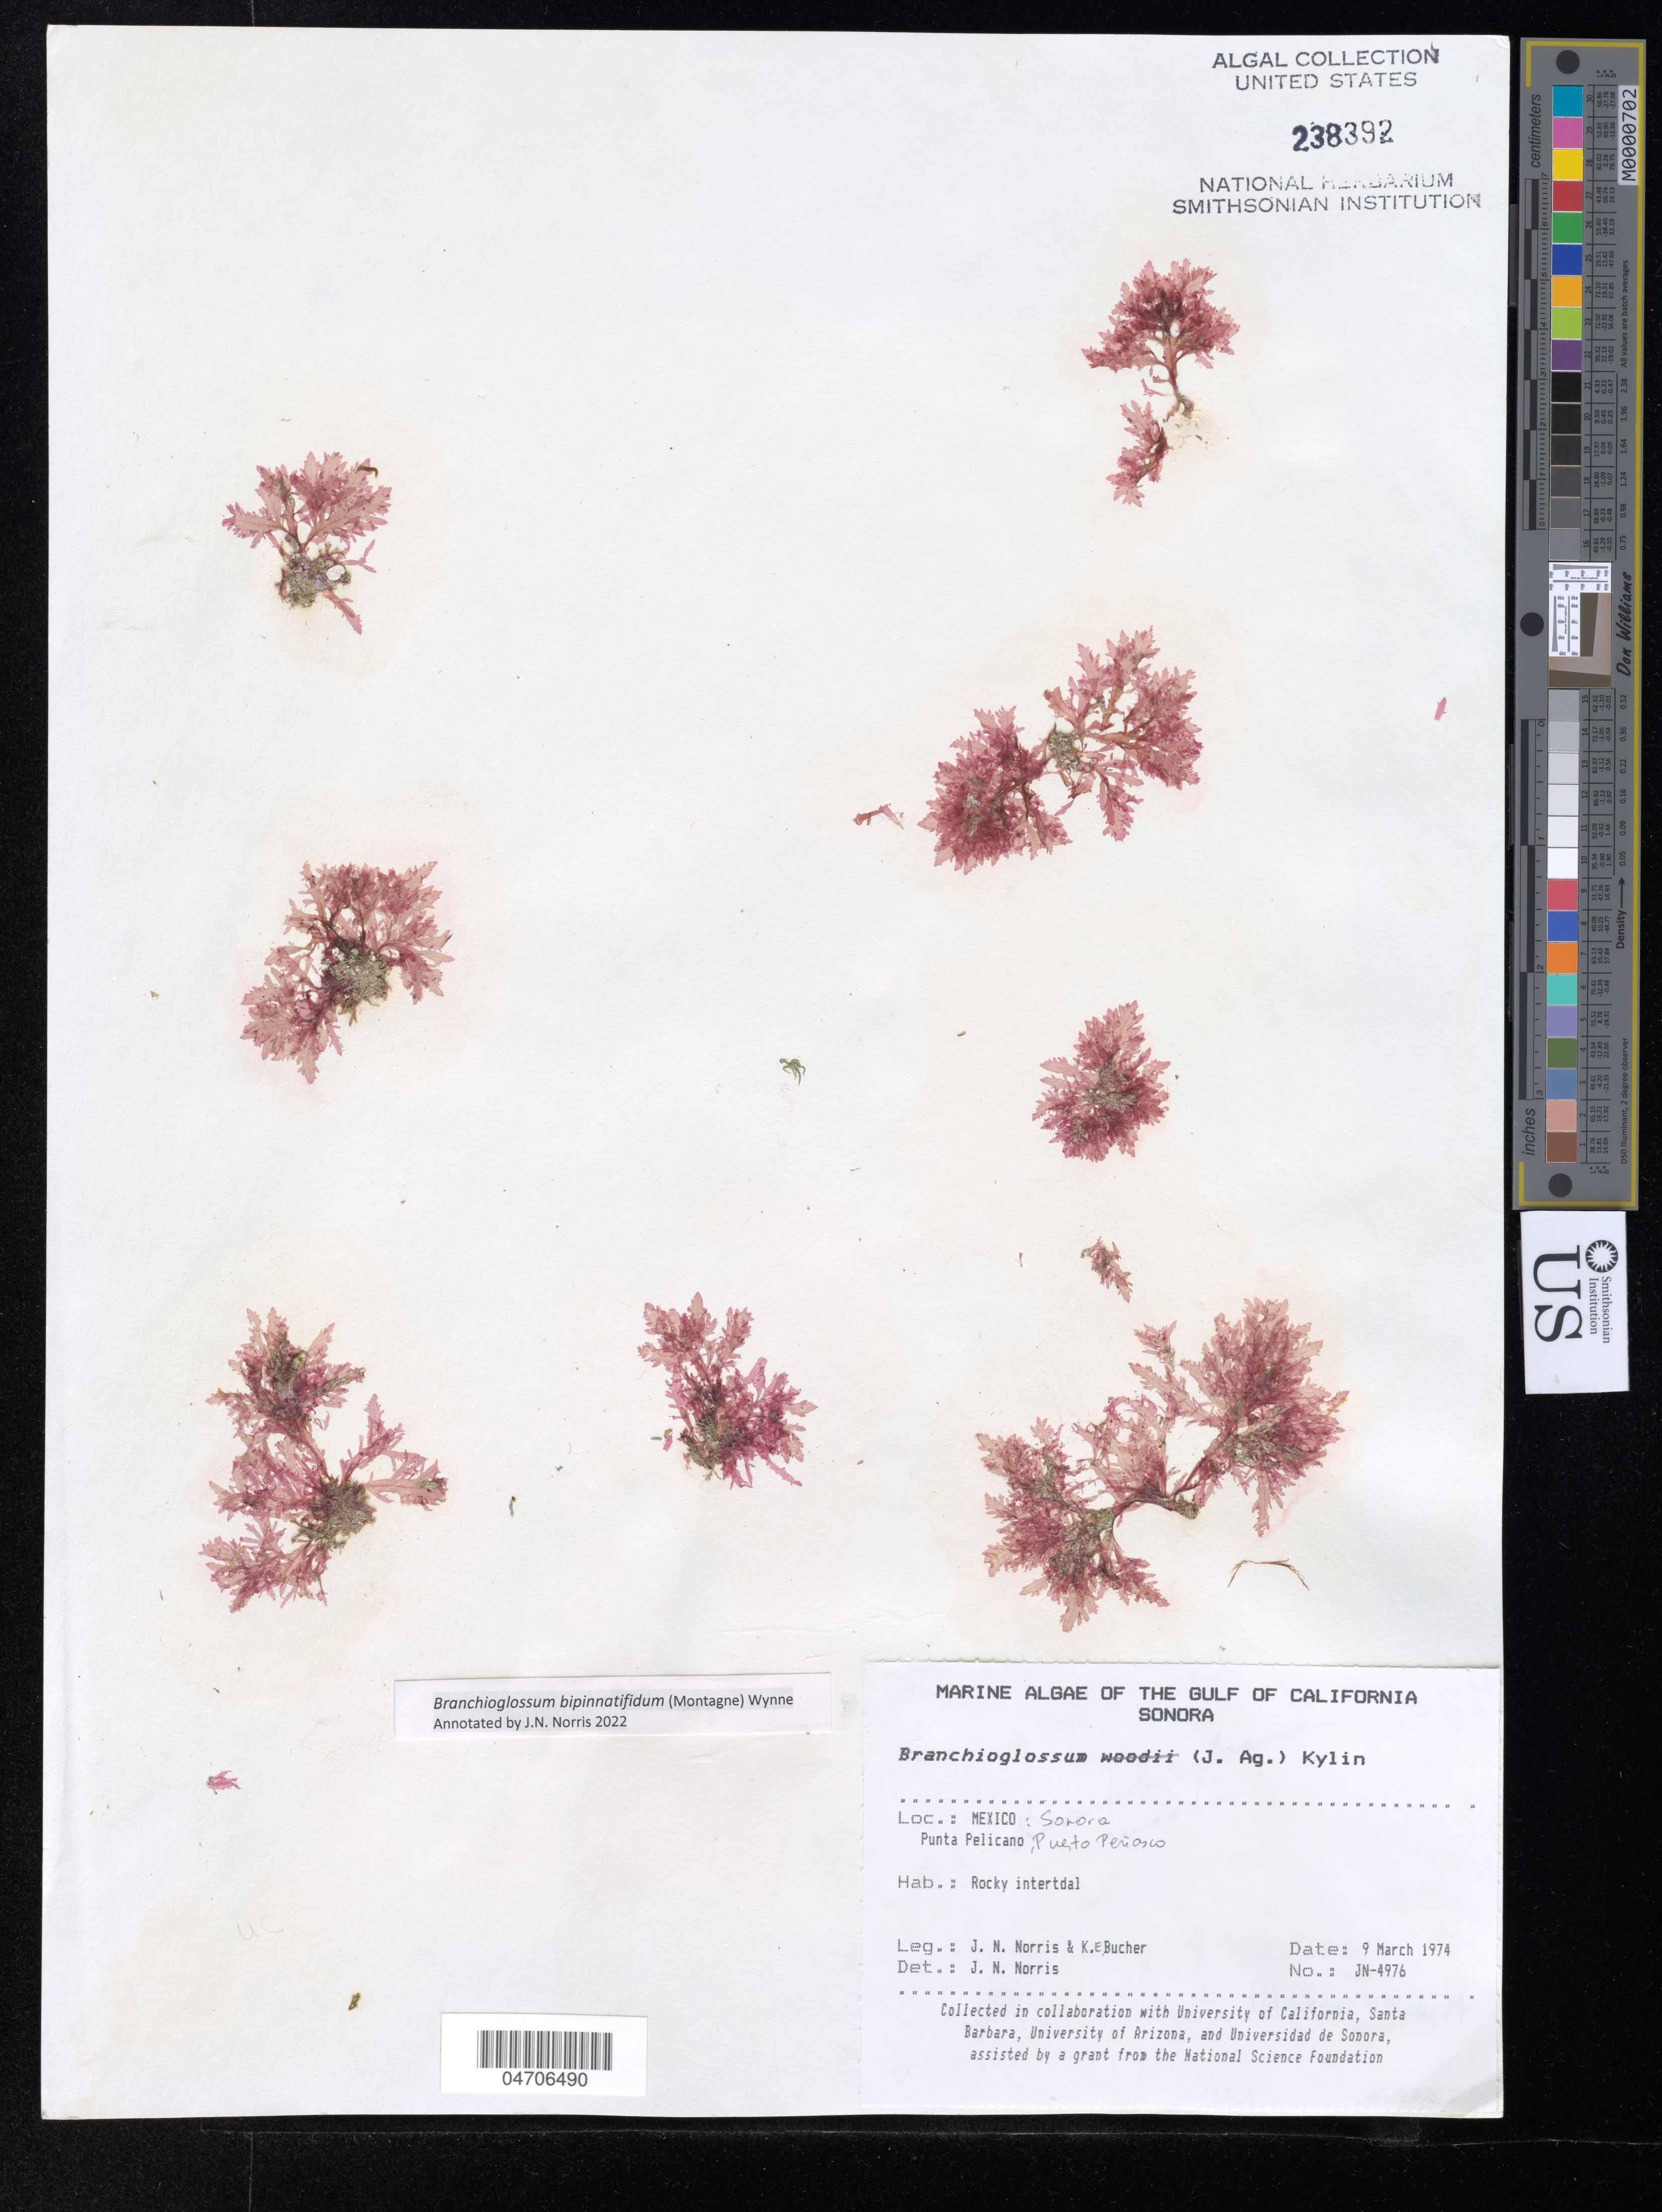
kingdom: Plantae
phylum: Rhodophyta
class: Florideophyceae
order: Ceramiales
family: Delesseriaceae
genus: Branchioglossum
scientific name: Branchioglossum bipinnatifidum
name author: (Mont.) M.J. Wynne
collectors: J. Norris & K. E. Bucher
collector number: JN-4976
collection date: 1974-03-09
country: Mexico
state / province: Sonora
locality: The Gulf of California. Punta Pelicano, Puerto Peñasco.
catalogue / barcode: US 238392